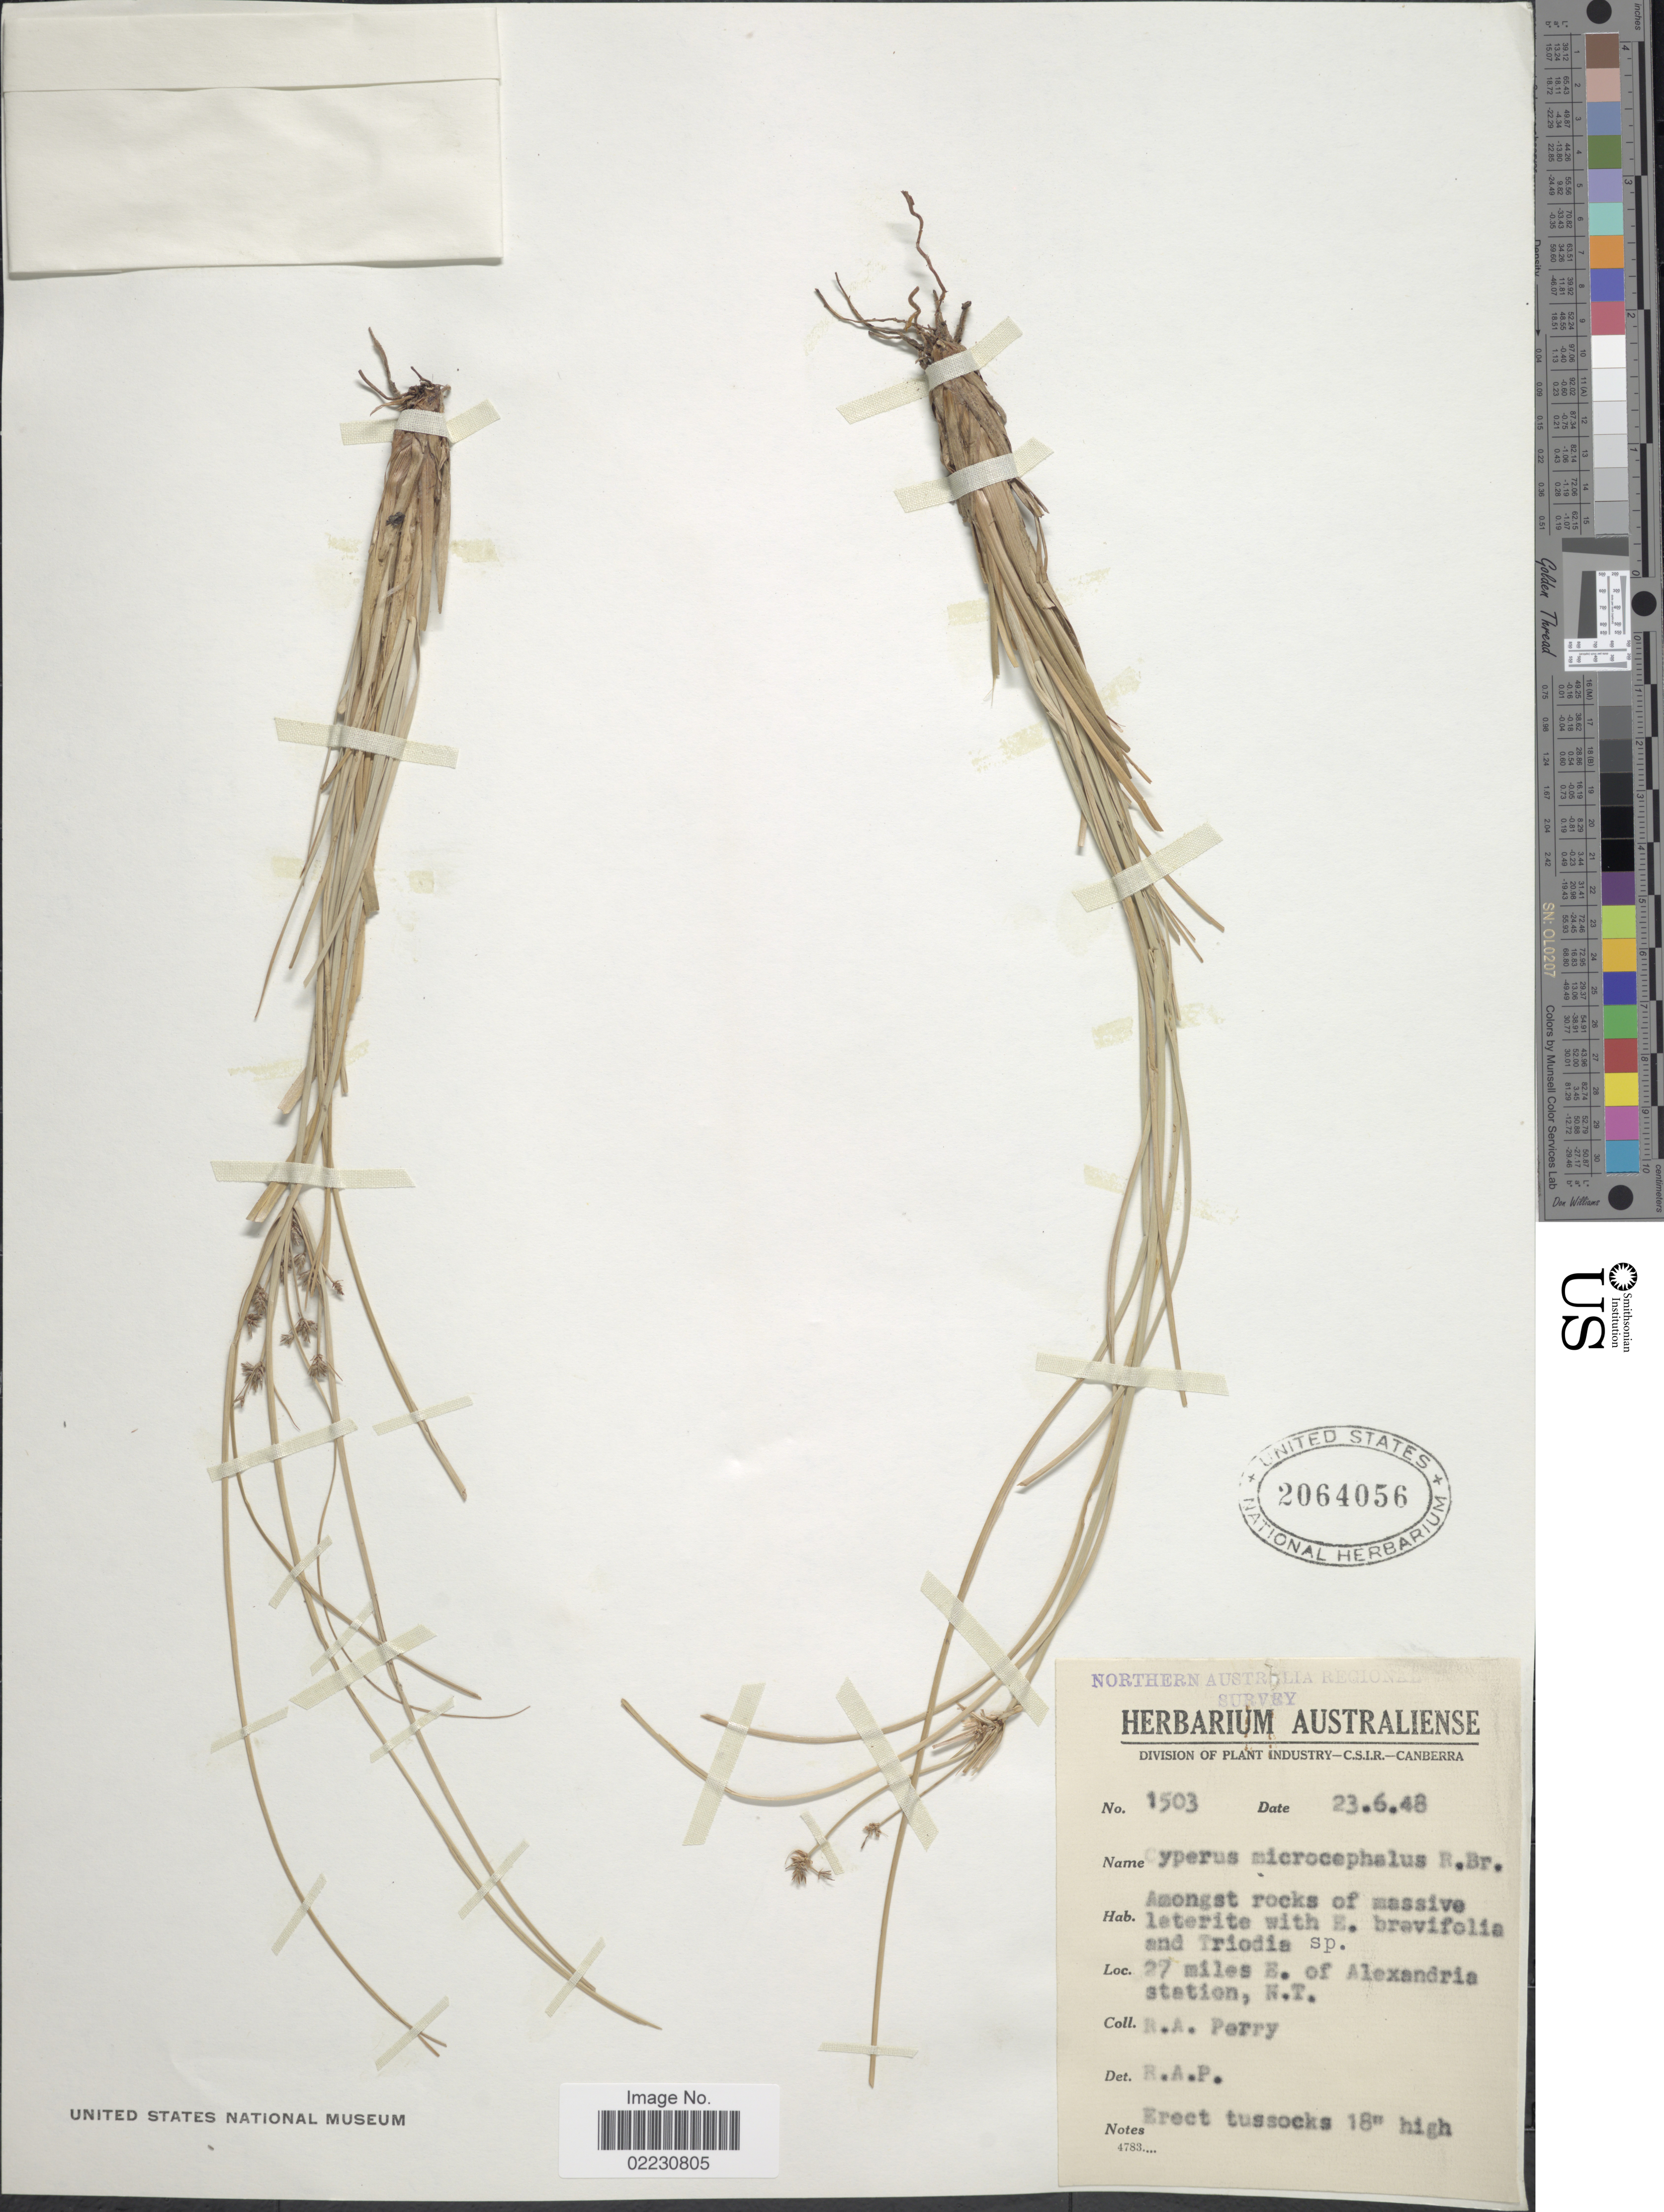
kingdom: Plantae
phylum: Tracheophyta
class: Liliopsida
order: Poales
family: Cyperaceae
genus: Cyperus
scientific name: Cyperus microcephalus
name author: R. Br.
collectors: Perry, R. A.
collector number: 1503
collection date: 1948-06-23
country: Australia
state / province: Northern Territory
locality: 27 miles E of Alexandria Station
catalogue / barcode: US 2064056